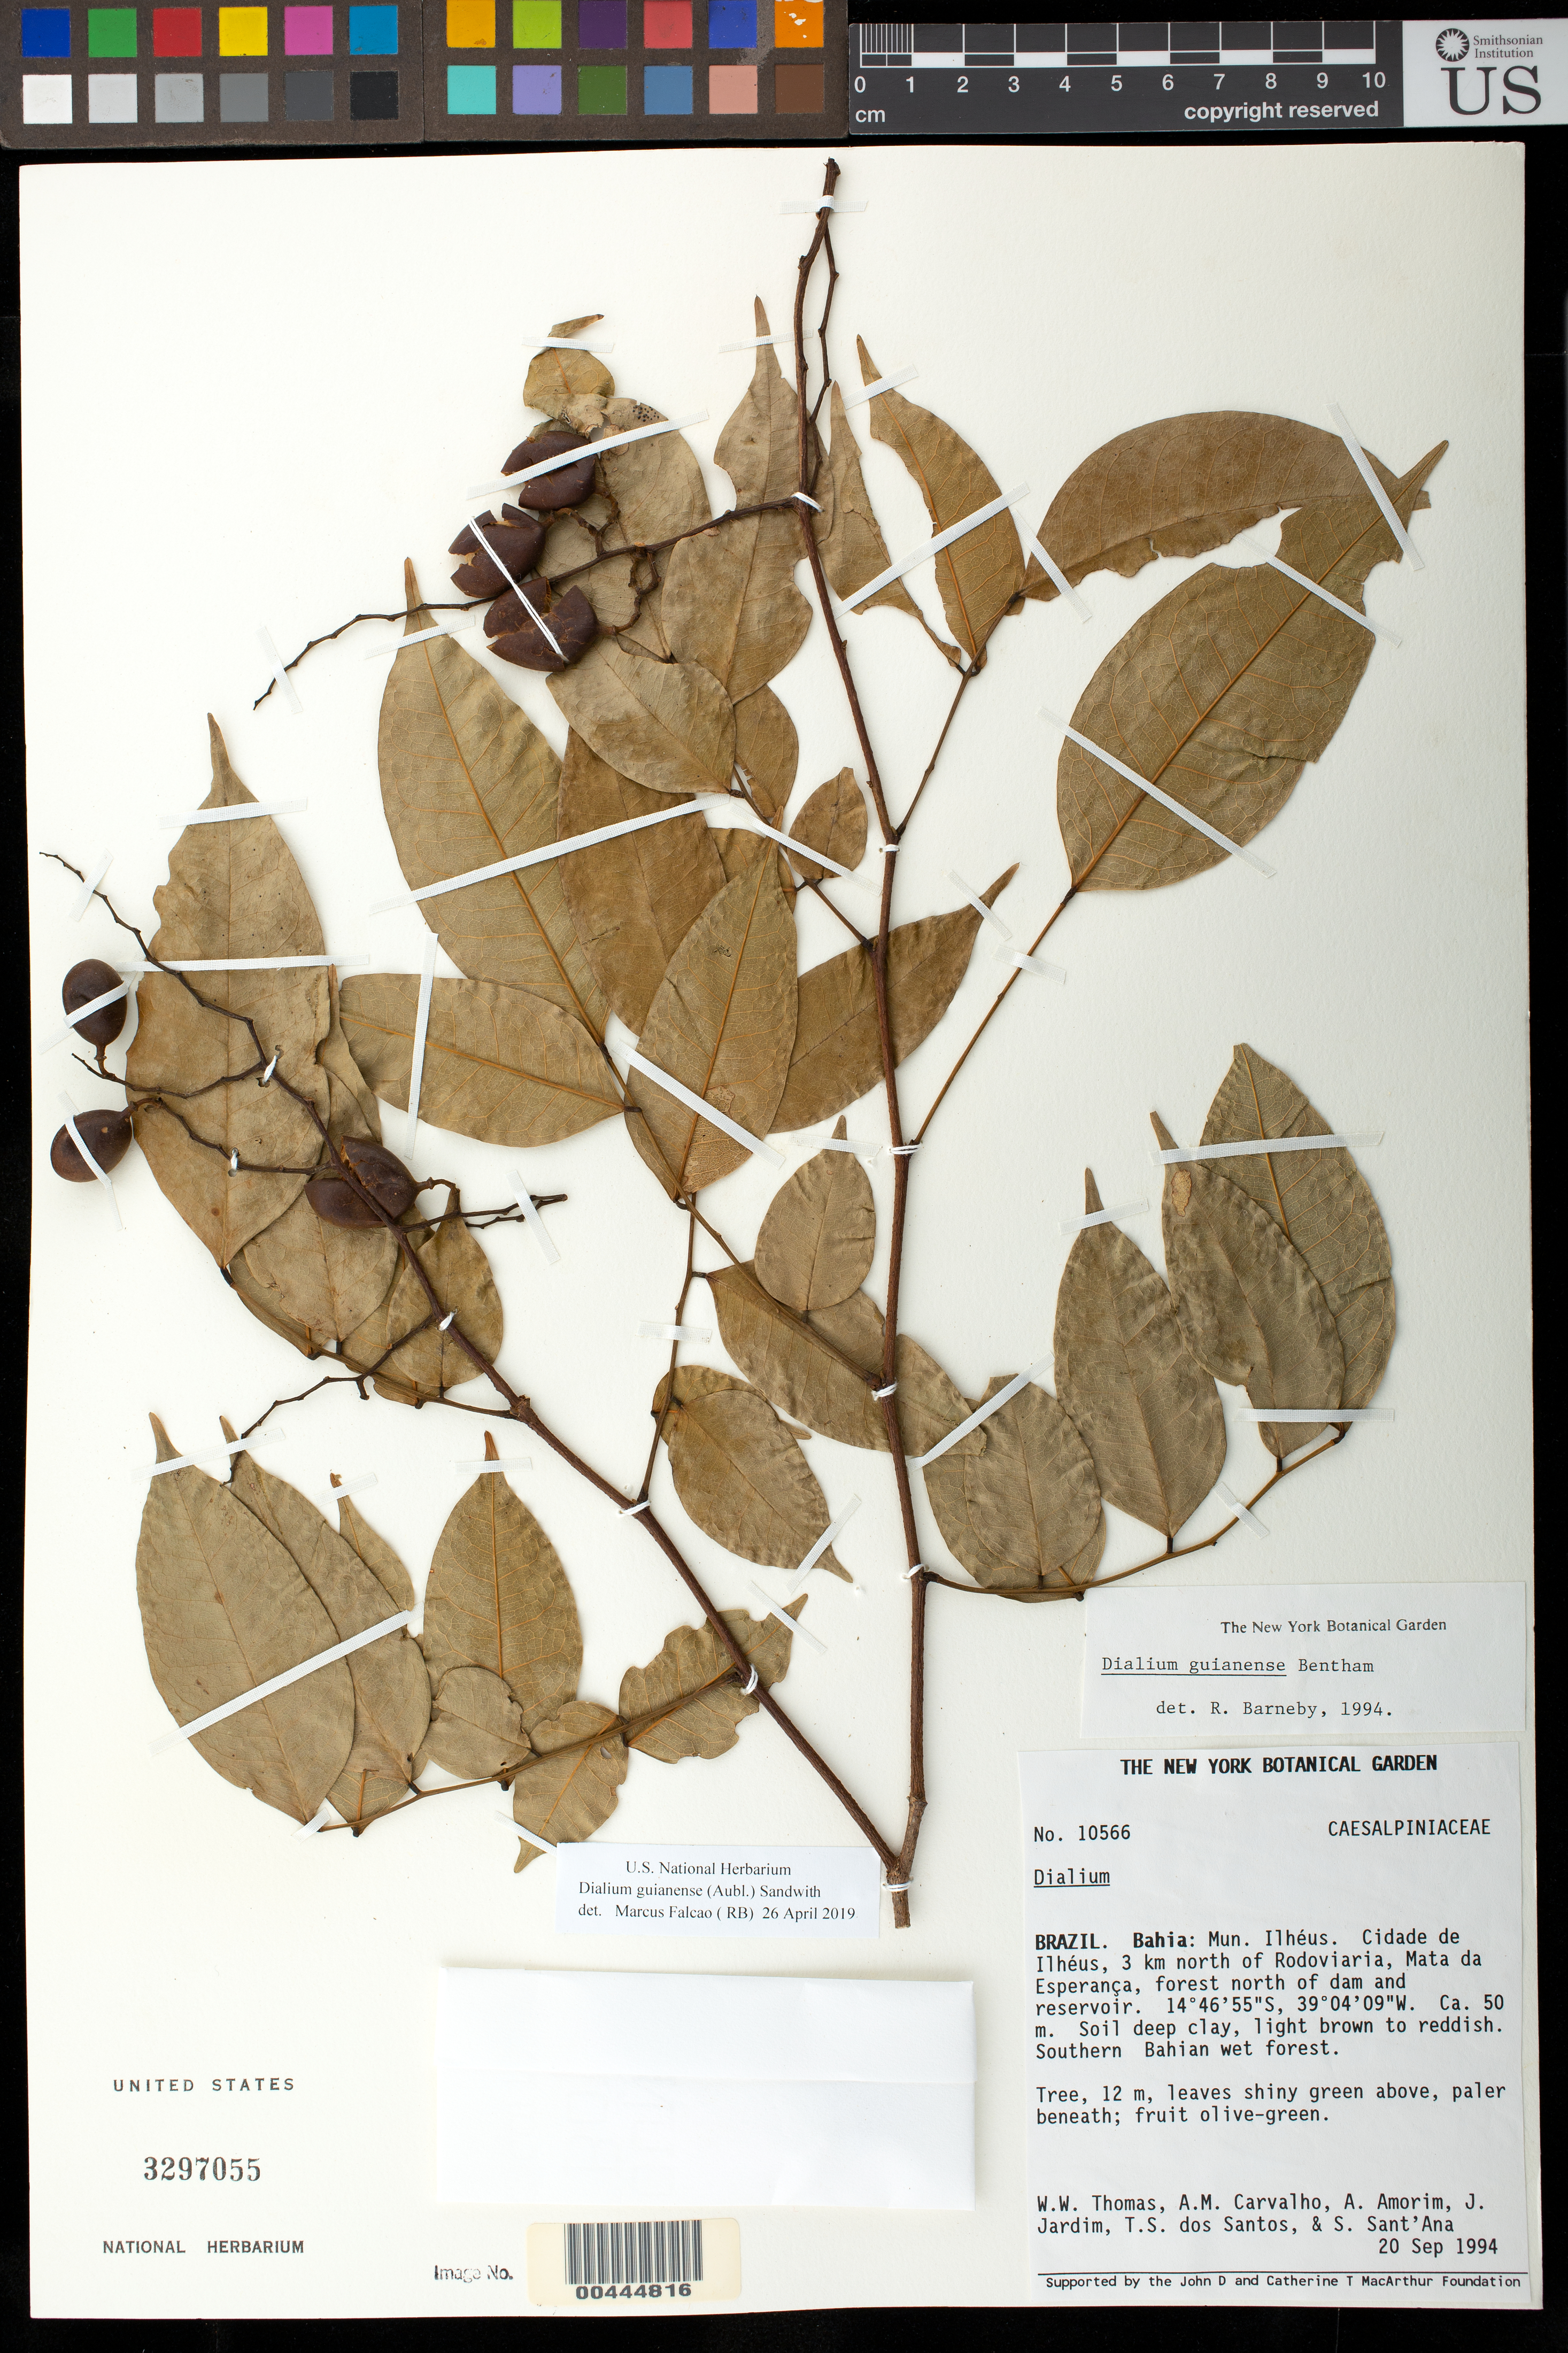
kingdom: Plantae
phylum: Tracheophyta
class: Magnoliopsida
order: Fabales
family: Fabaceae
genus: Dialium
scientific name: Dialium guianense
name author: (Aubl.) Sandwith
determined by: Falcão, Marcus J.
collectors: W. W. Thomas, A. M. Carvalho, A. M. Amorim, J. Jardim, T. S. Santos & S. C. Sant' Ana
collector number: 10566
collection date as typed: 20 Sep 1994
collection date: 1994-09-20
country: Brazil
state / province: Bahia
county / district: Ilhéus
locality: Cidade de ilheus, n of rodoviaria, mata da esperanca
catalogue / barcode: US 3297055